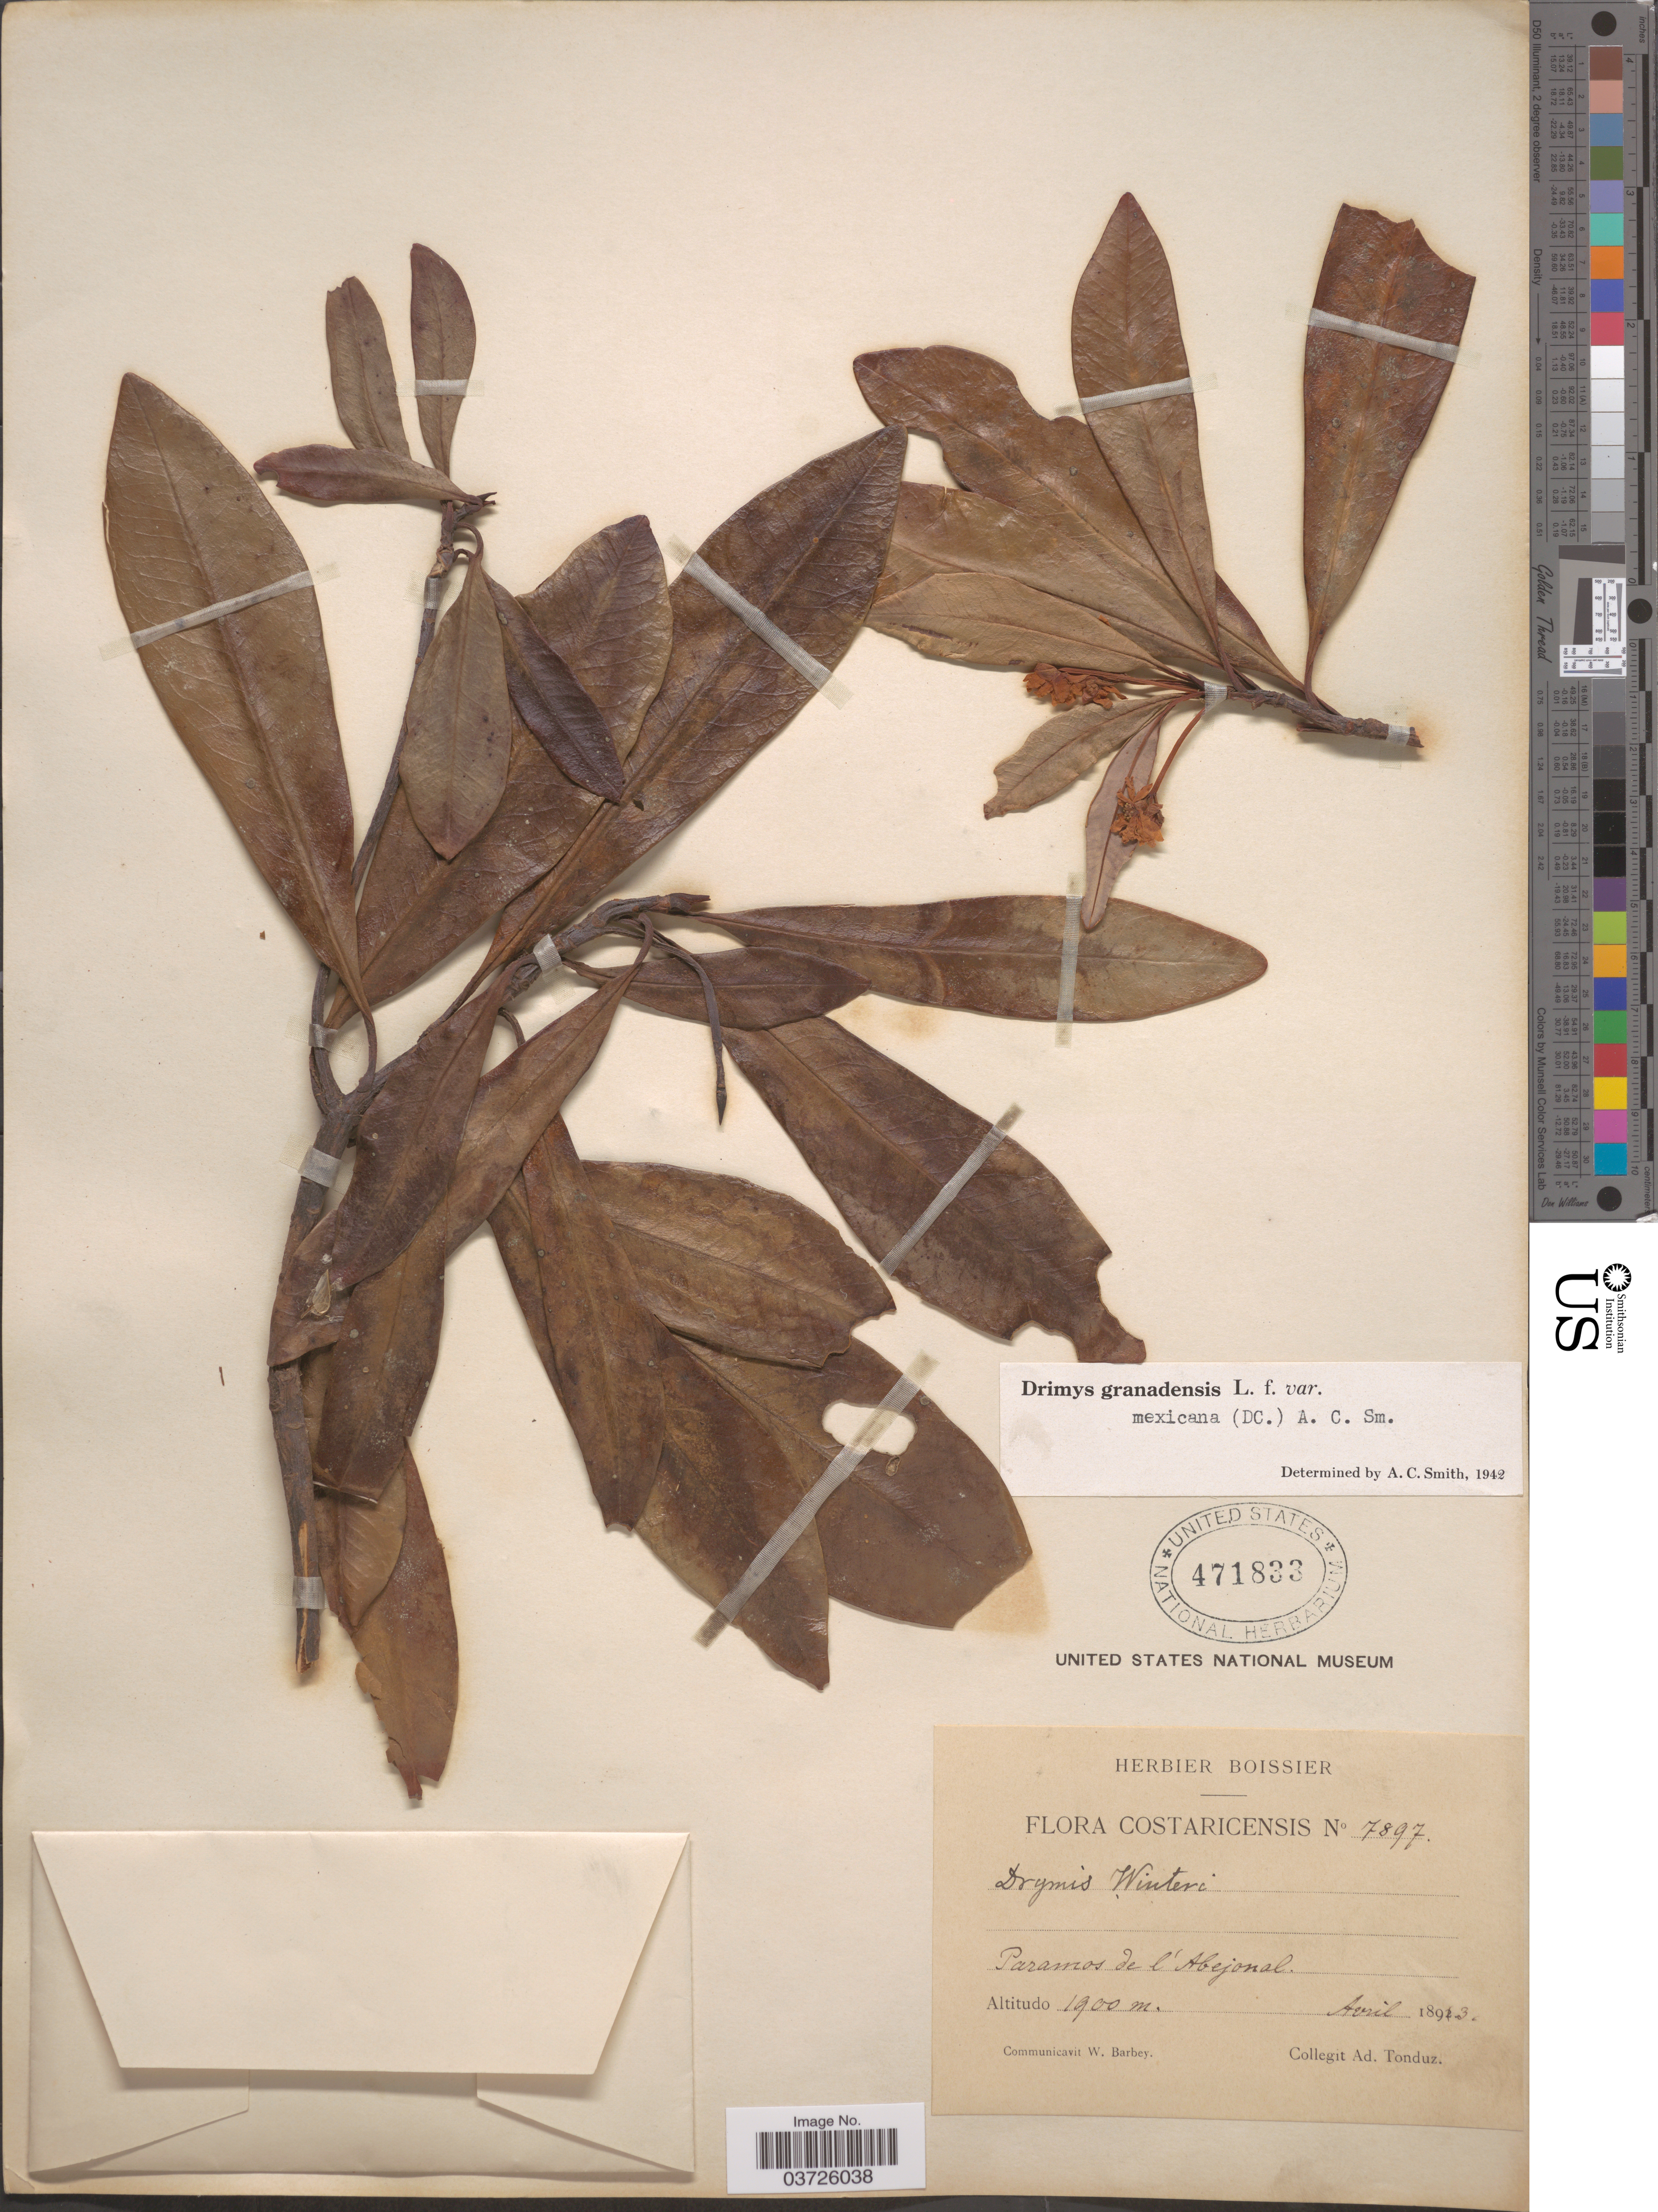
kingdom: Plantae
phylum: Tracheophyta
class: Magnoliopsida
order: Canellales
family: Winteraceae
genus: Drimys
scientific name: Drimys granadensis var. mexicana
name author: L. f.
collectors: A. Tonduz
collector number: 7897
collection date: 1913-04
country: Costa Rica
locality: Paramos de l'Abejonal.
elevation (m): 1900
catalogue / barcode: US 471833